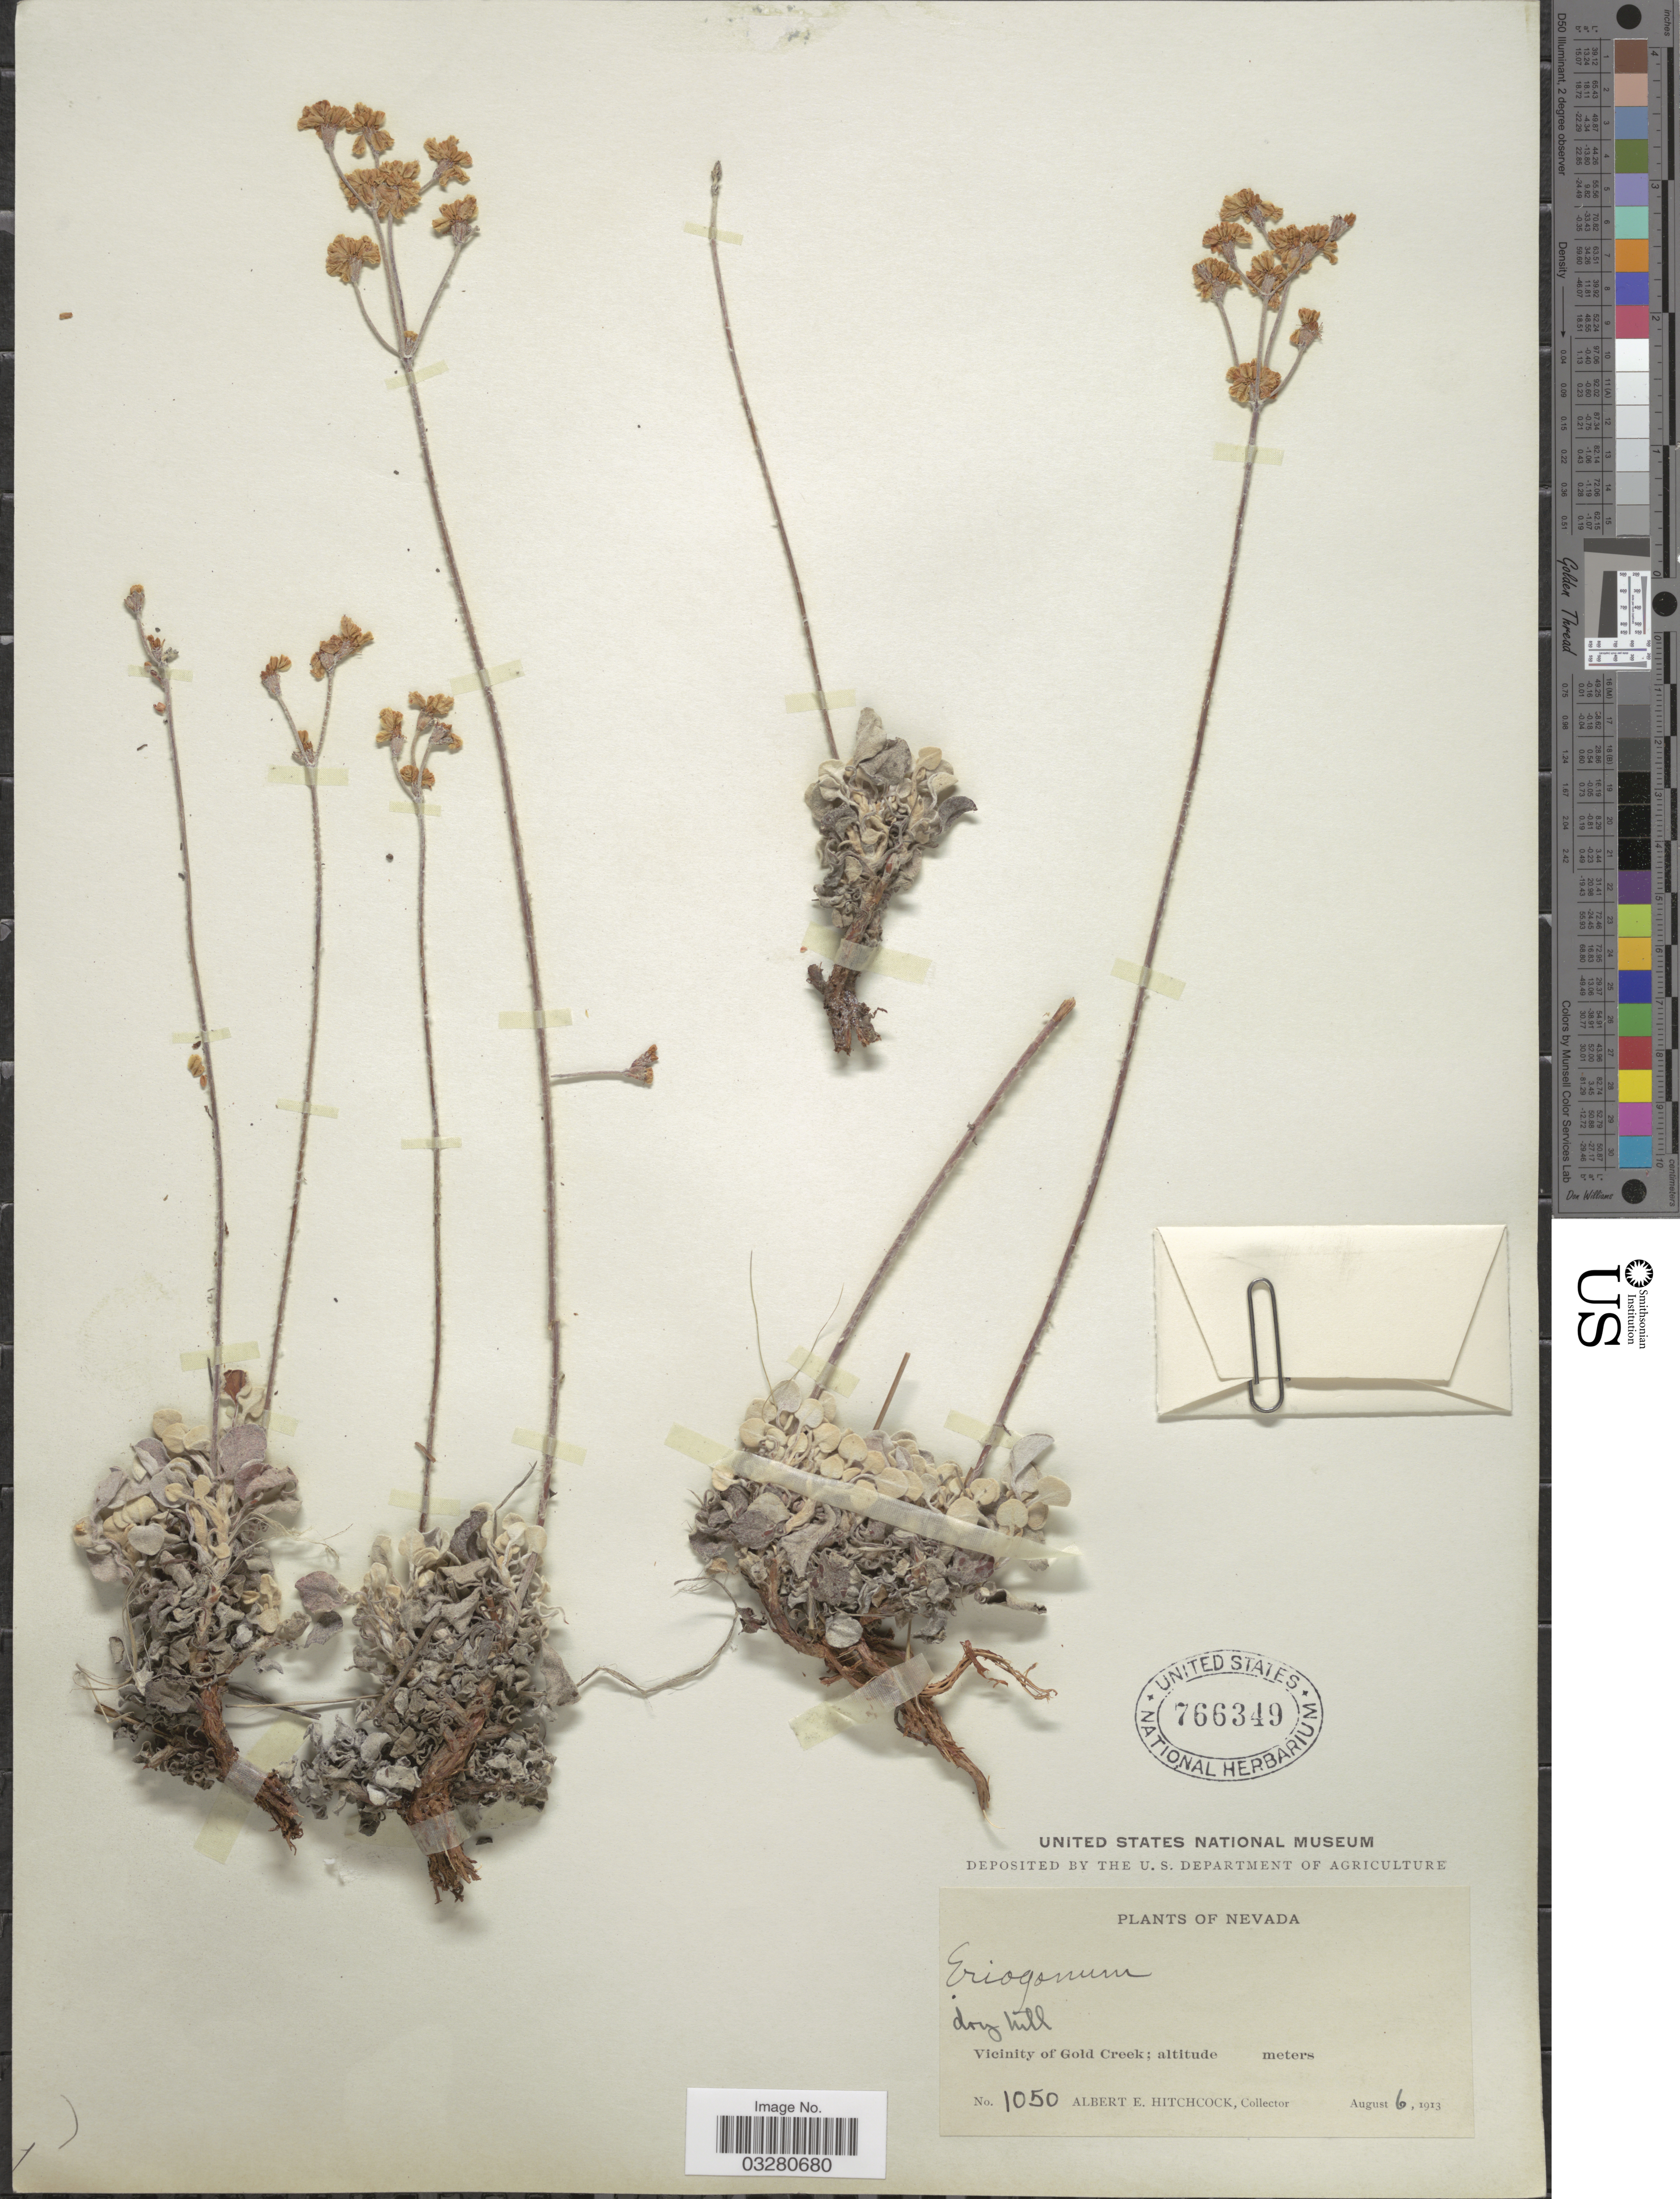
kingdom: Plantae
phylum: Tracheophyta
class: Magnoliopsida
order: Caryophyllales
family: Polygonaceae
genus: Eriogonum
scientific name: Eriogonum proliferum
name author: Torr. & A. Gray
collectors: A. Hitchcock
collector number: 1050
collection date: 1913-08-06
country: United States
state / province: Nevada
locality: Vicinity of Gold Creek.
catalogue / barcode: US 766349